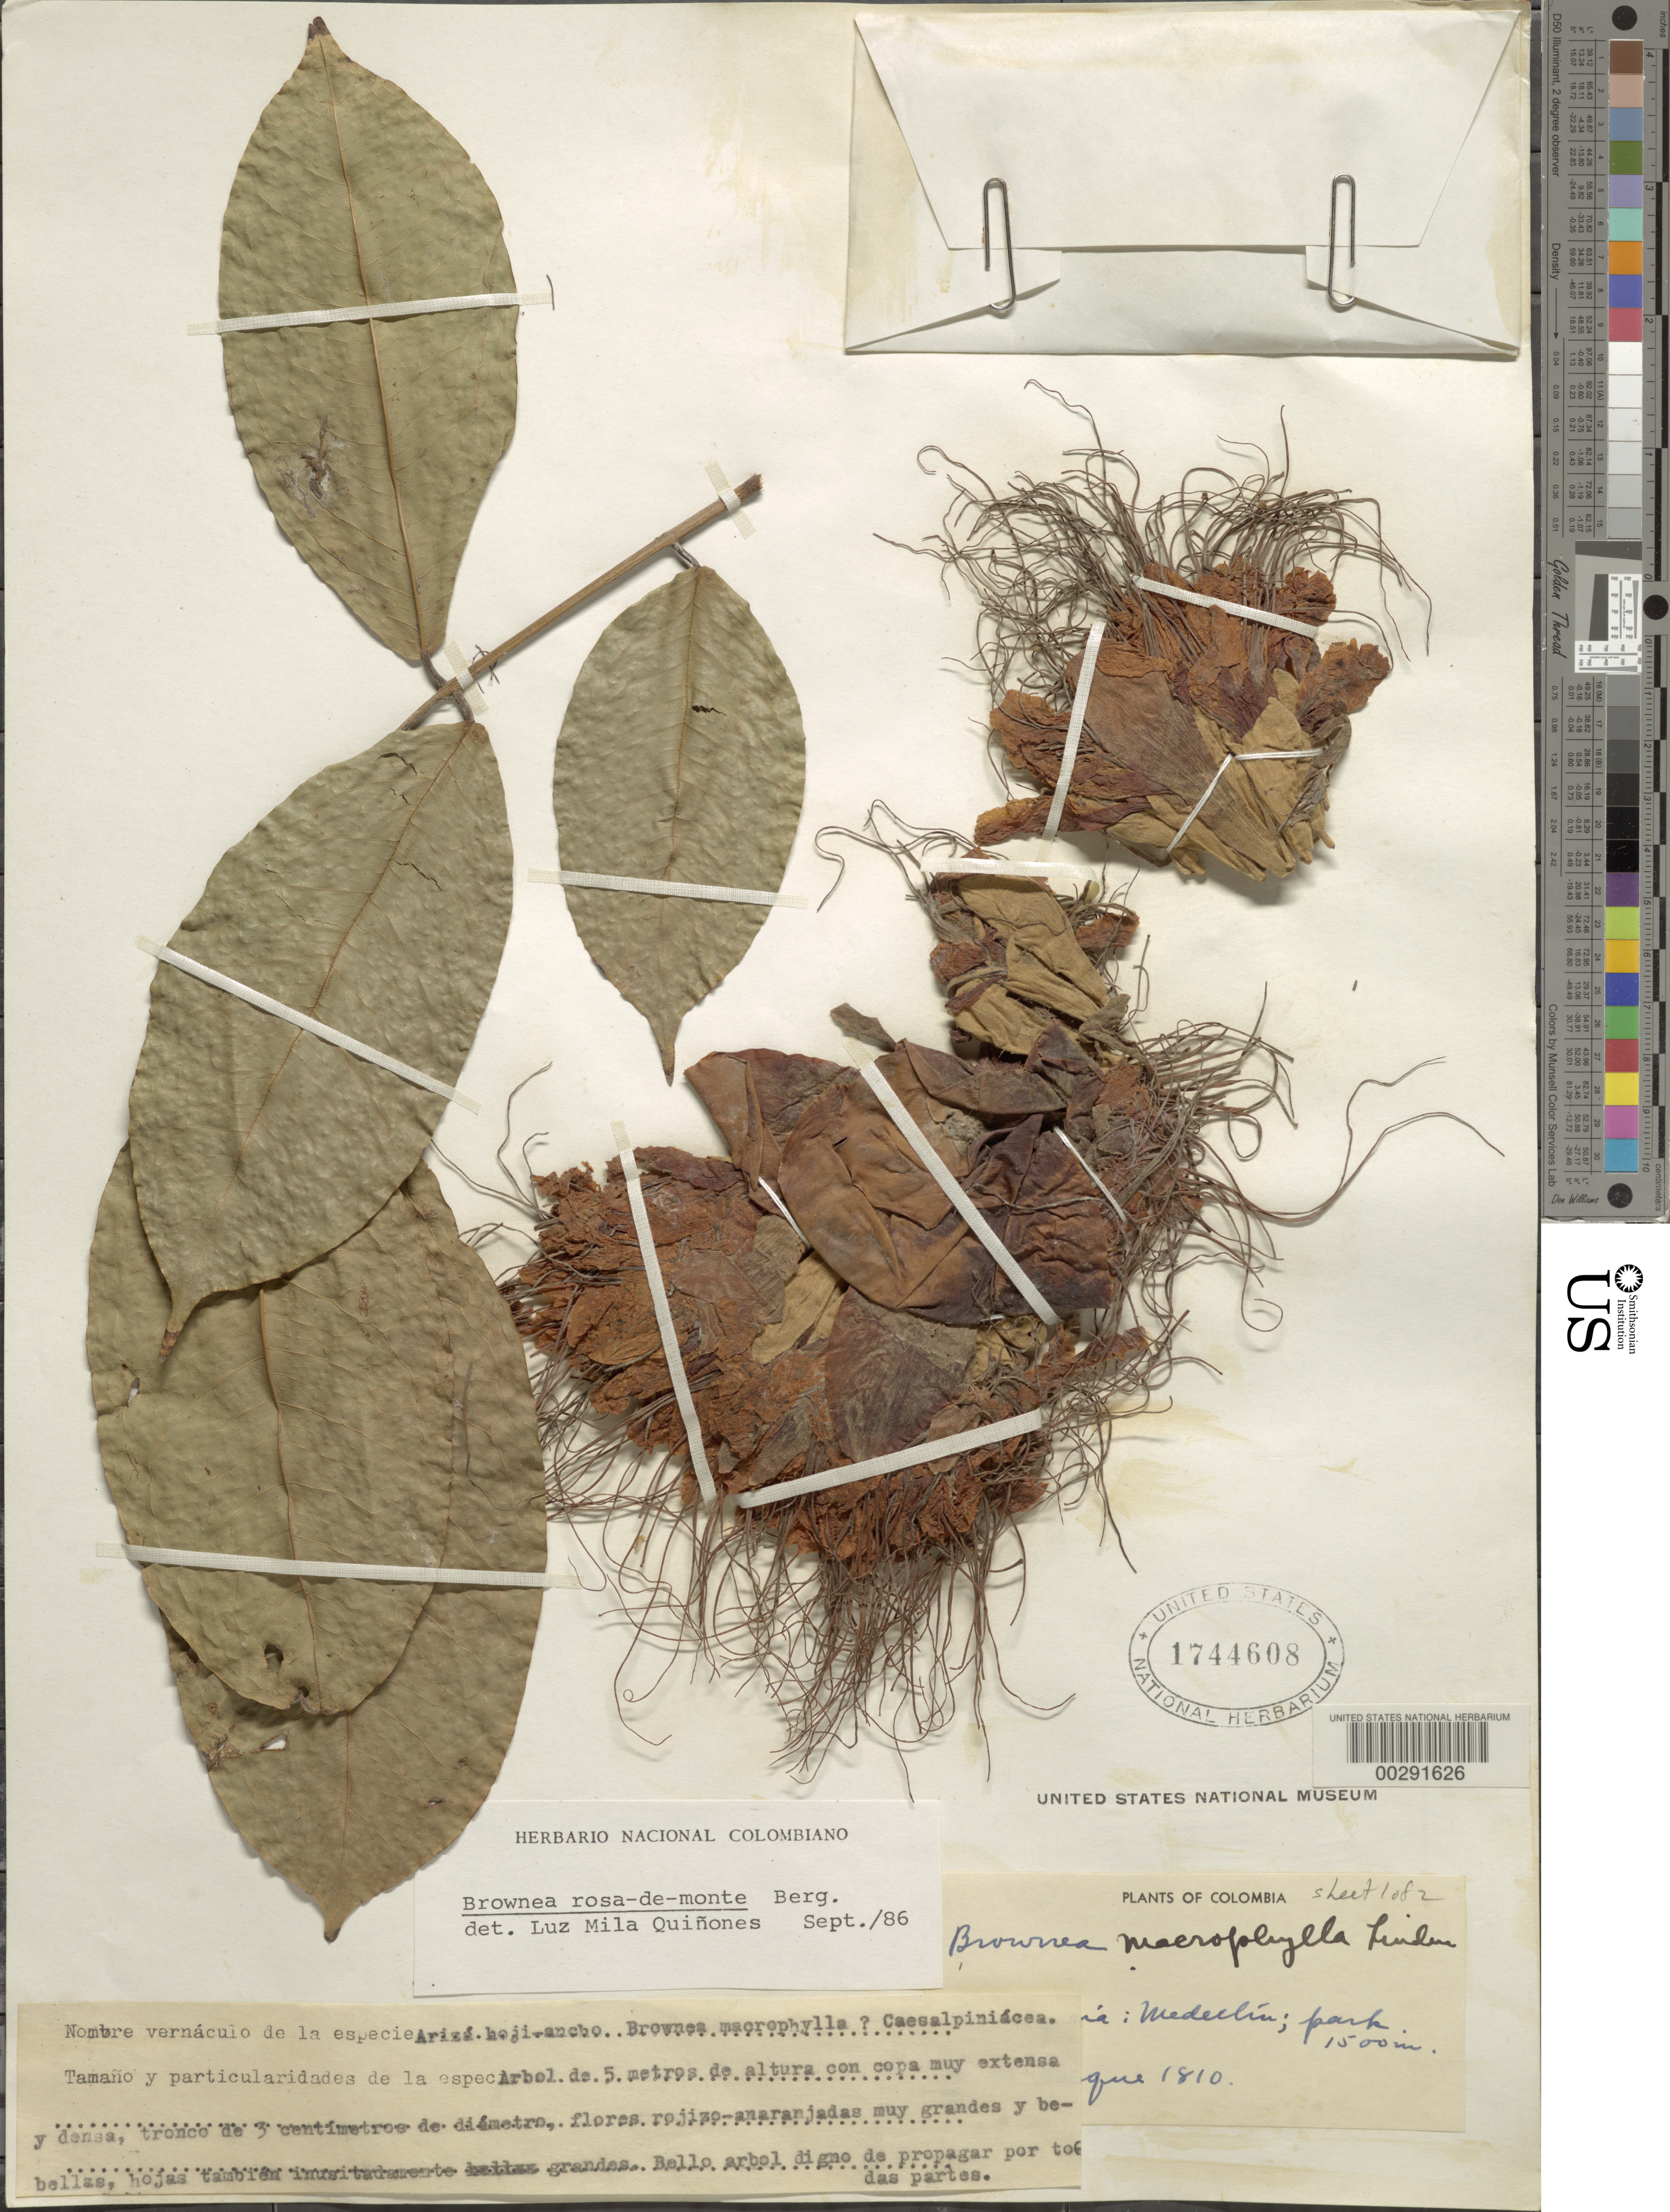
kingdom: Plantae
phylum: Tracheophyta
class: Magnoliopsida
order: Fabales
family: Fabaceae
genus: Brownea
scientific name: Brownea rosa-de-monte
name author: P.J. Bergius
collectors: J. M. Duque Jaramillo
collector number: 1810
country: Colombia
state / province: Antioquia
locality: Medellin; park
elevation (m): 1500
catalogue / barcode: US 1744608